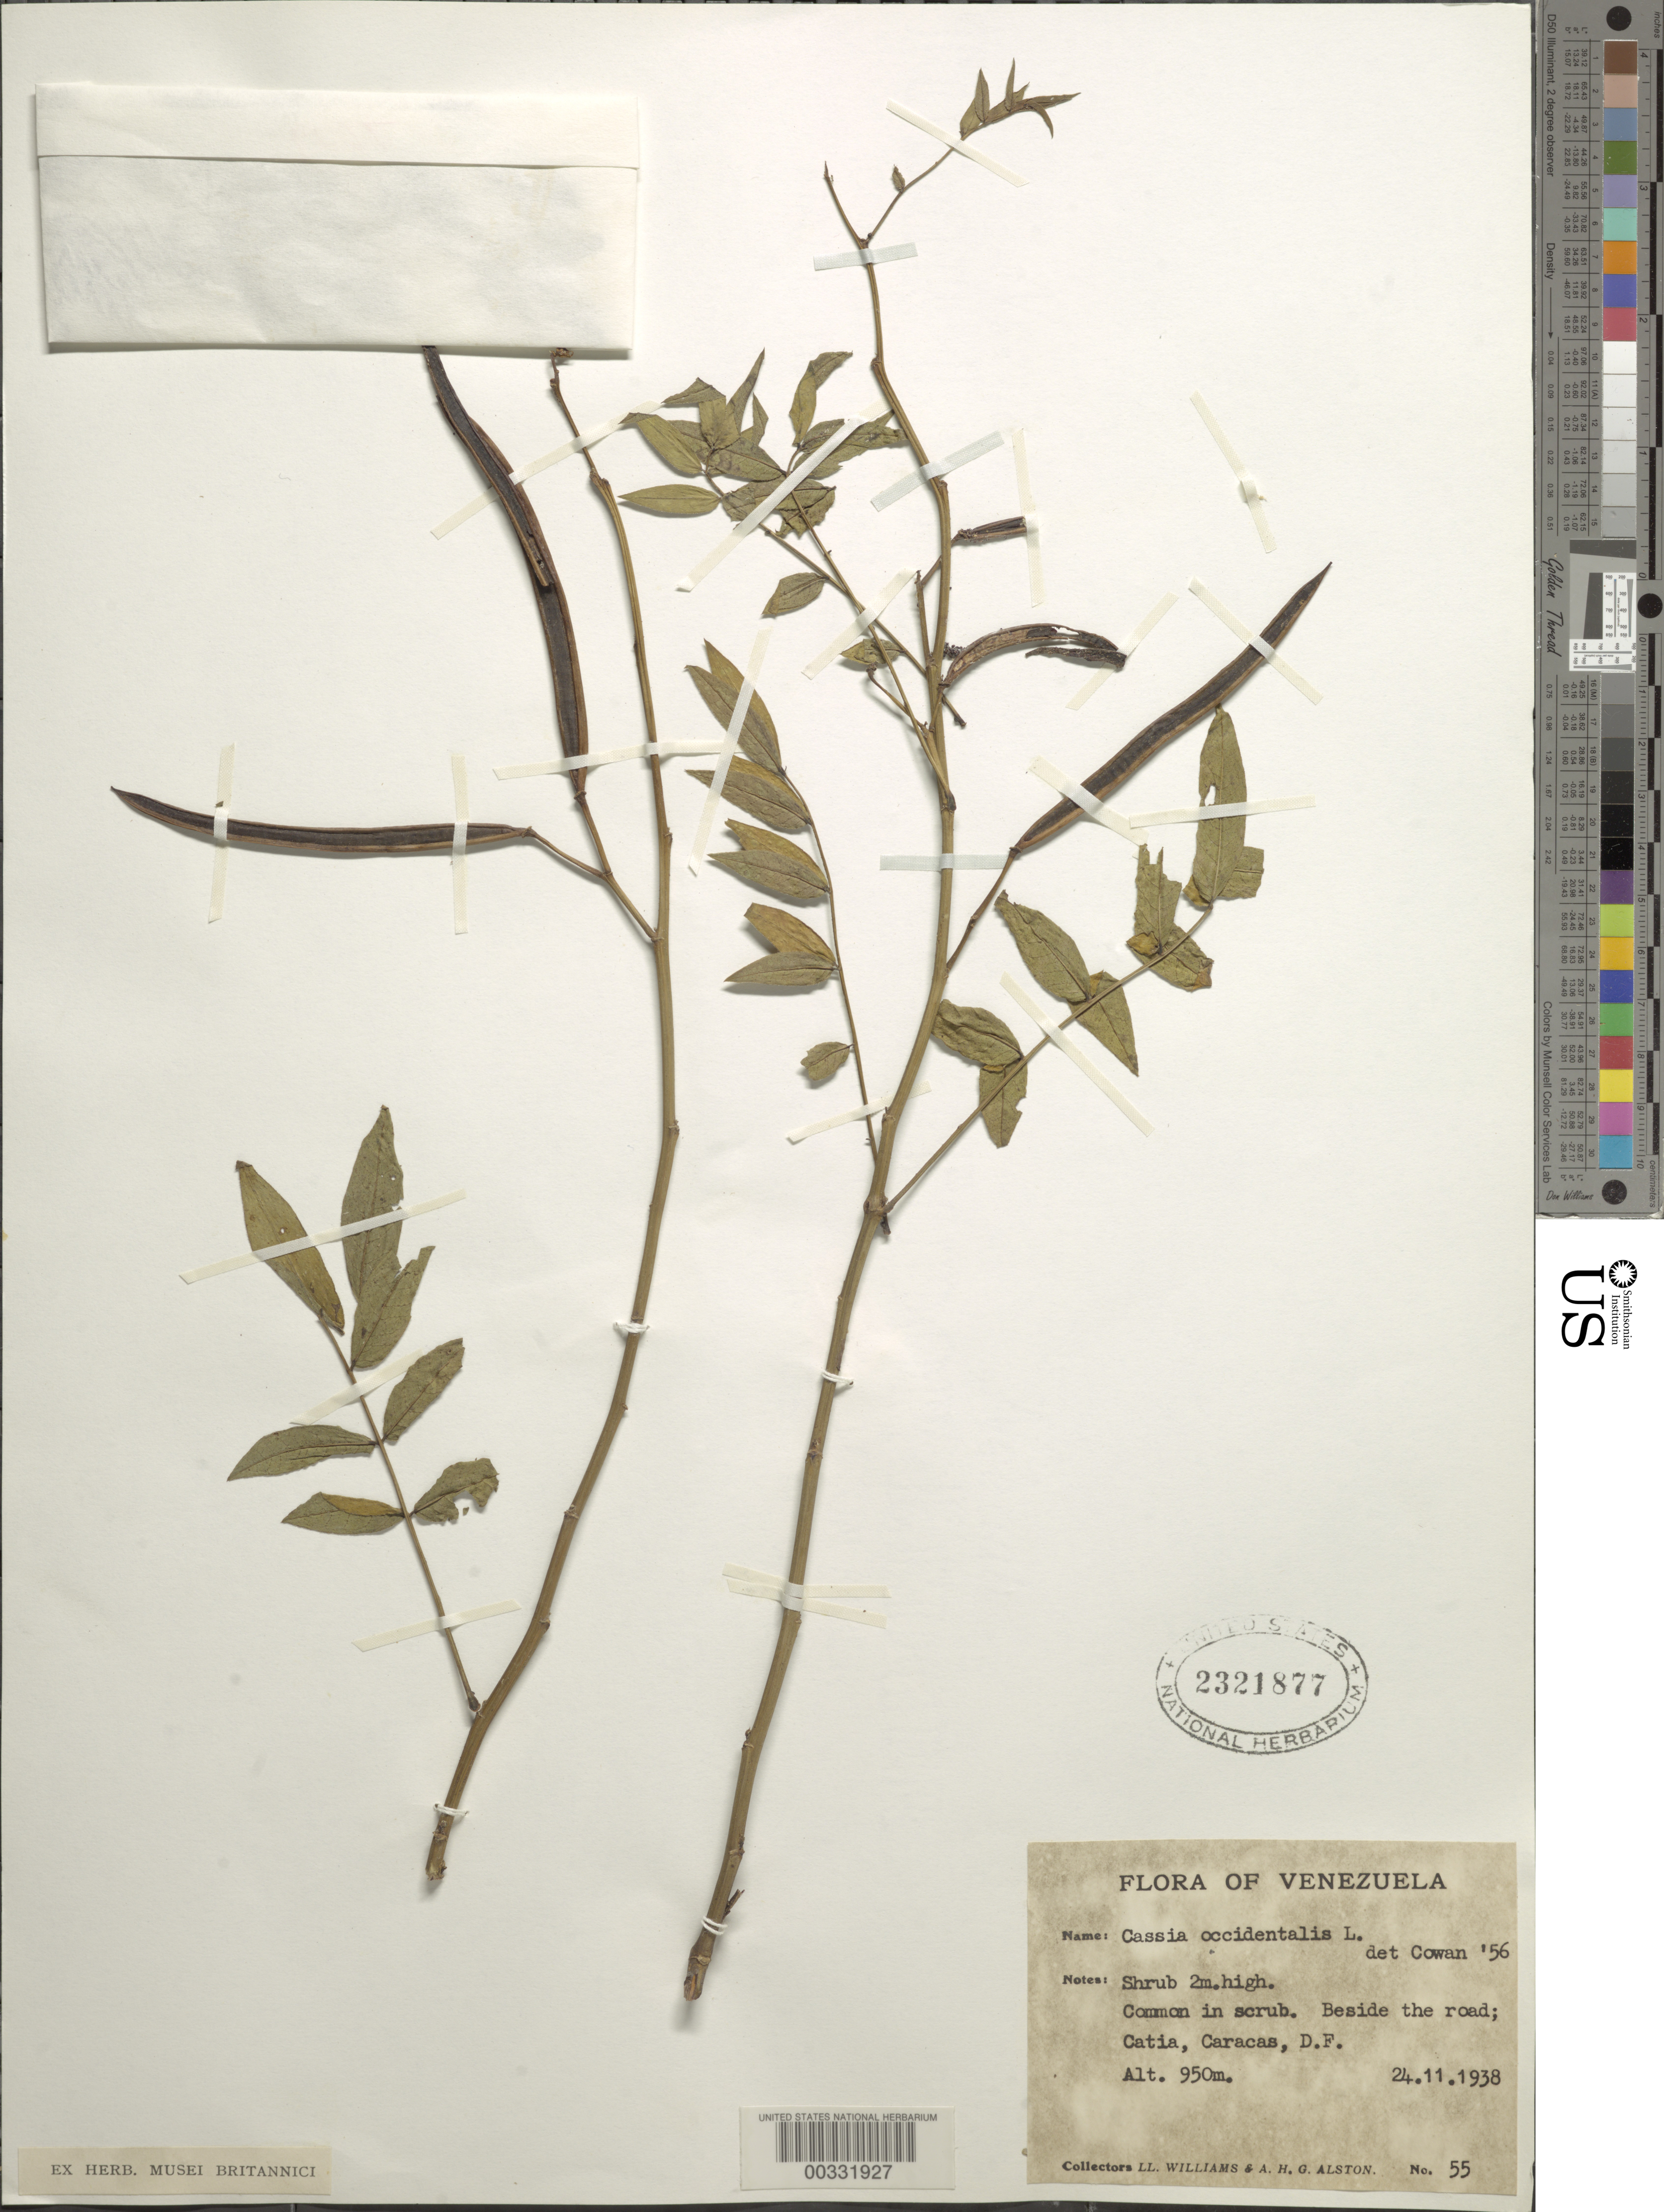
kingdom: Plantae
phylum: Tracheophyta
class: Magnoliopsida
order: Fabales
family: Fabaceae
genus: Senna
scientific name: Senna occidentalis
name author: (L.) Link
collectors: Ll. Williams & A. H. Alston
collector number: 55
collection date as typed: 24 Nov 1938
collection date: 1938-11-24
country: Venezuela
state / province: Distrito Federal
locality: Catia, caracas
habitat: Beside the road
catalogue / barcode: US 2321877